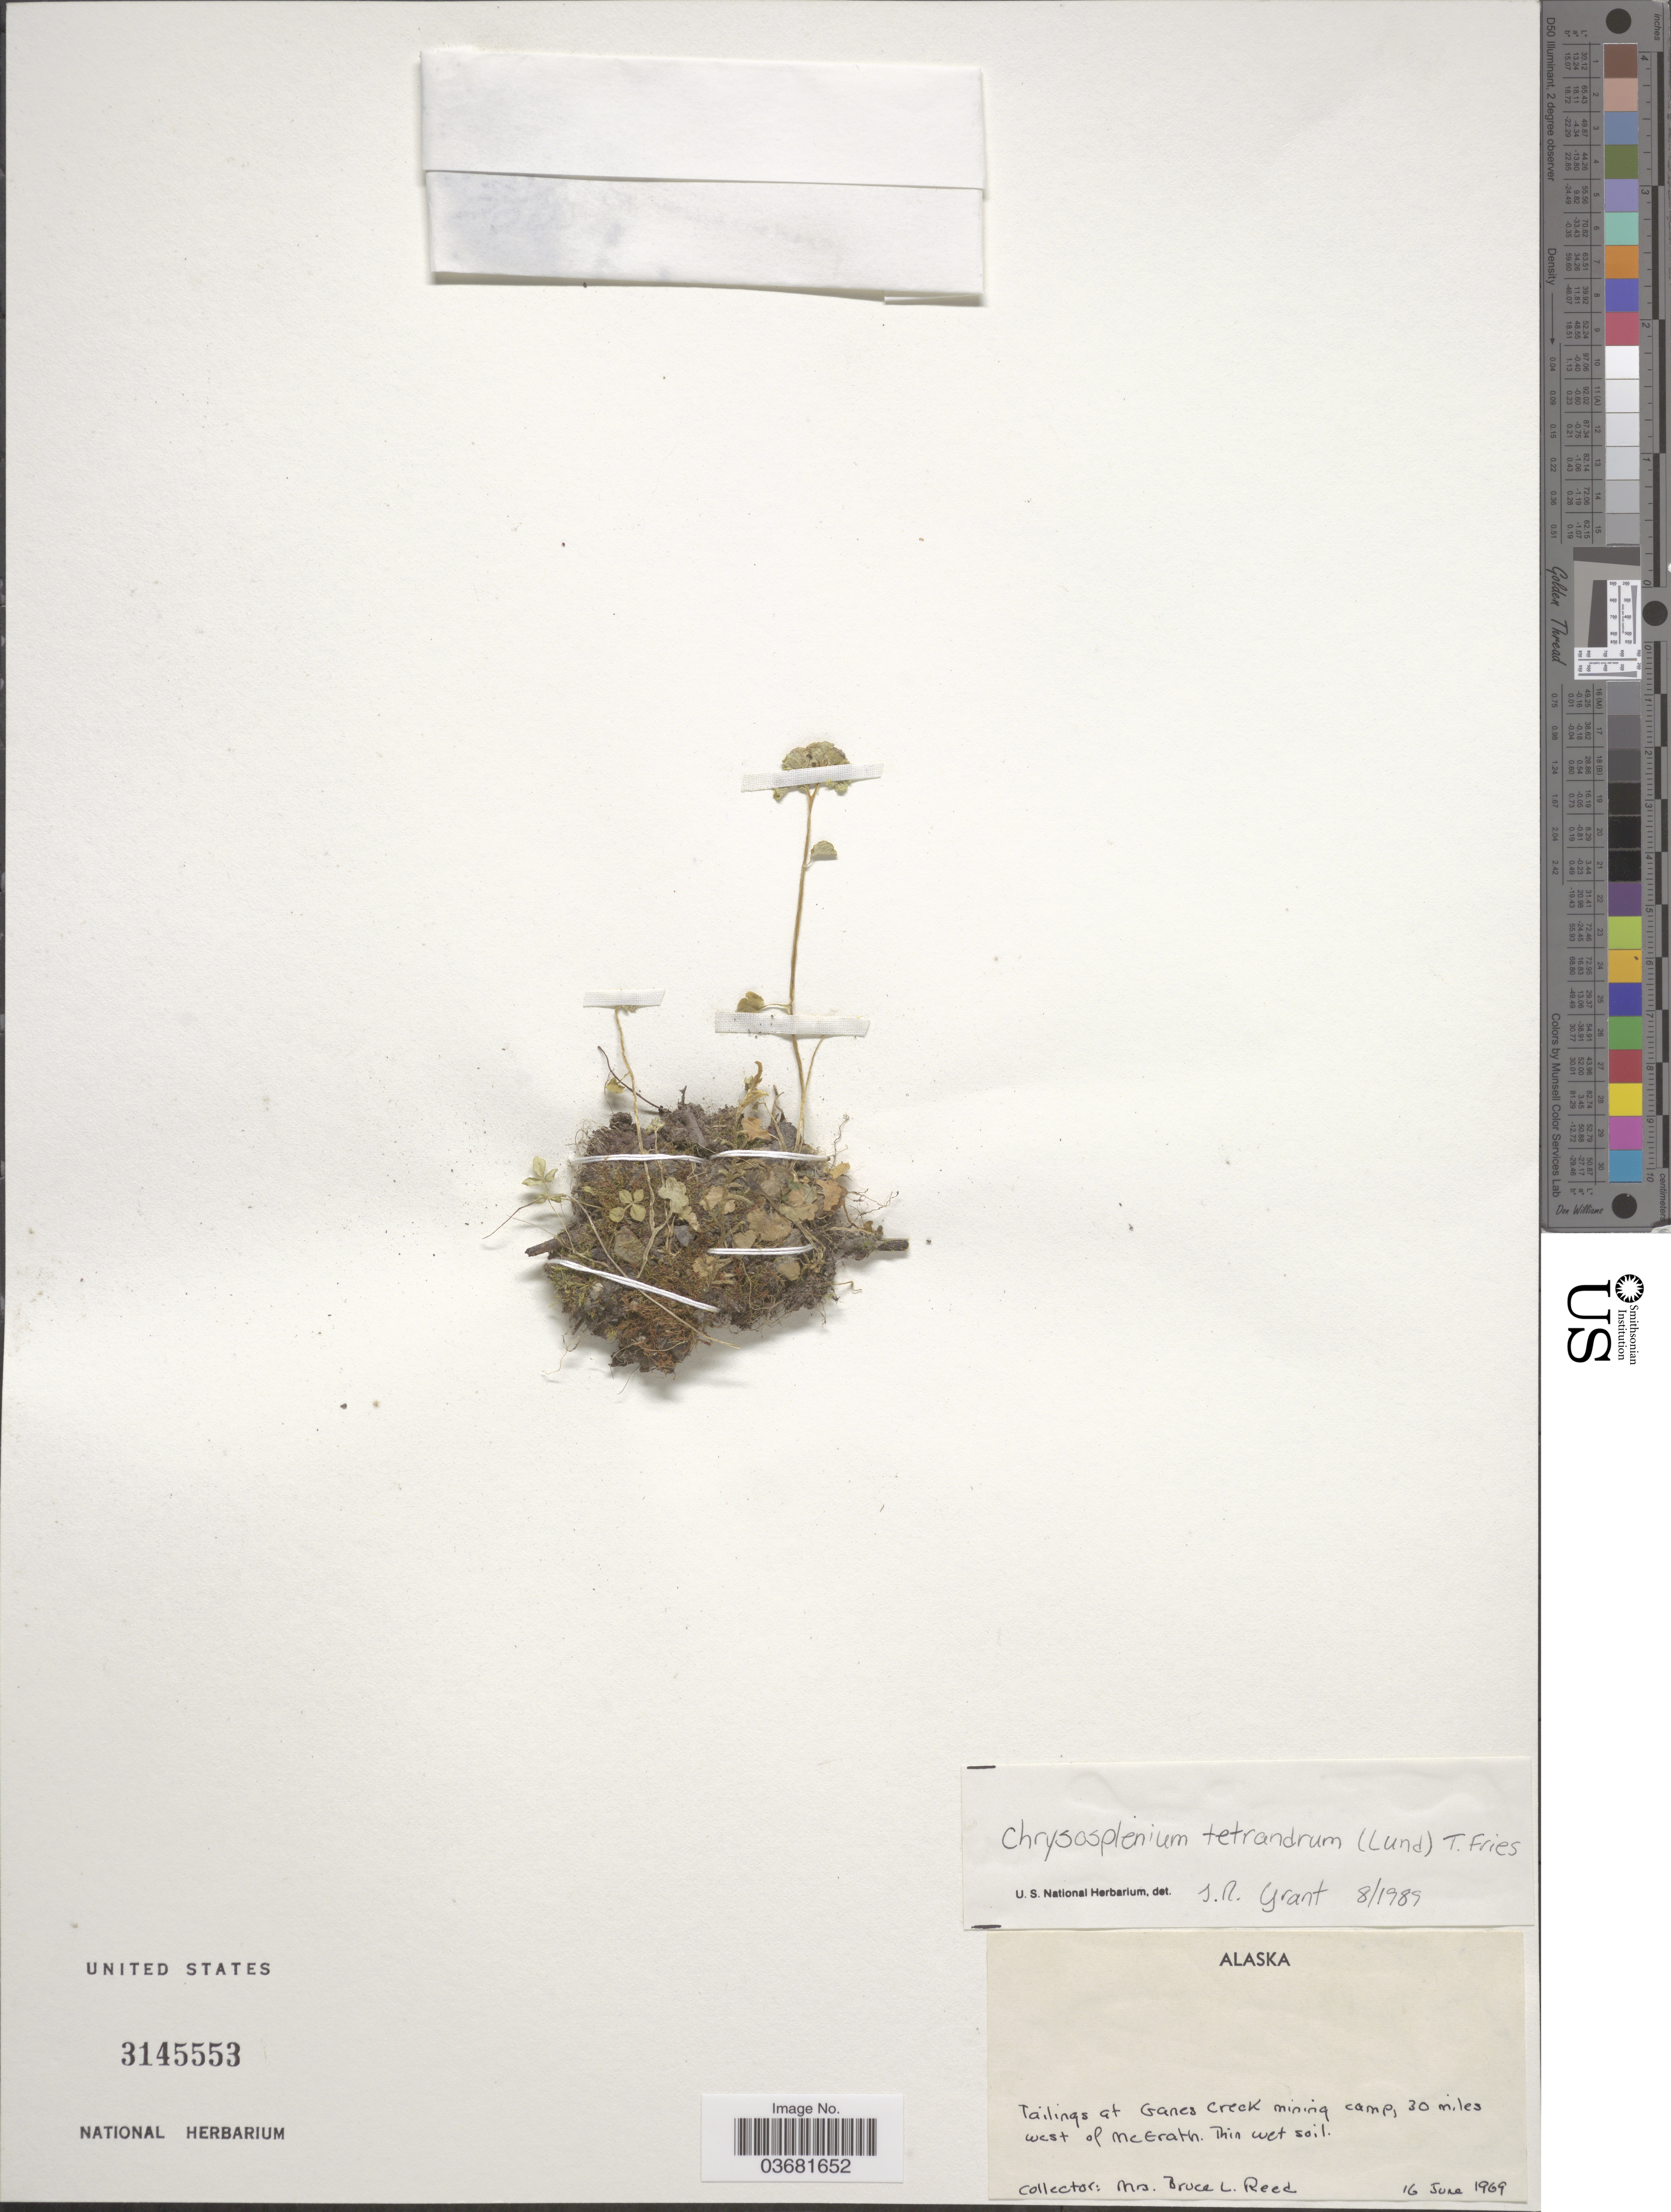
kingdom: Plantae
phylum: Tracheophyta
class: Magnoliopsida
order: Saxifragales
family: Saxifragaceae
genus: Chrysosplenium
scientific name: Chrysosplenium tetrandrum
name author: (N. Lund) Th. Fr.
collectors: B. Reed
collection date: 1969-06-16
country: United States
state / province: Alaska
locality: Tailings at Ganes Creek mining camp, 30 miles west of McErath.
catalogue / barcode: US 3145553